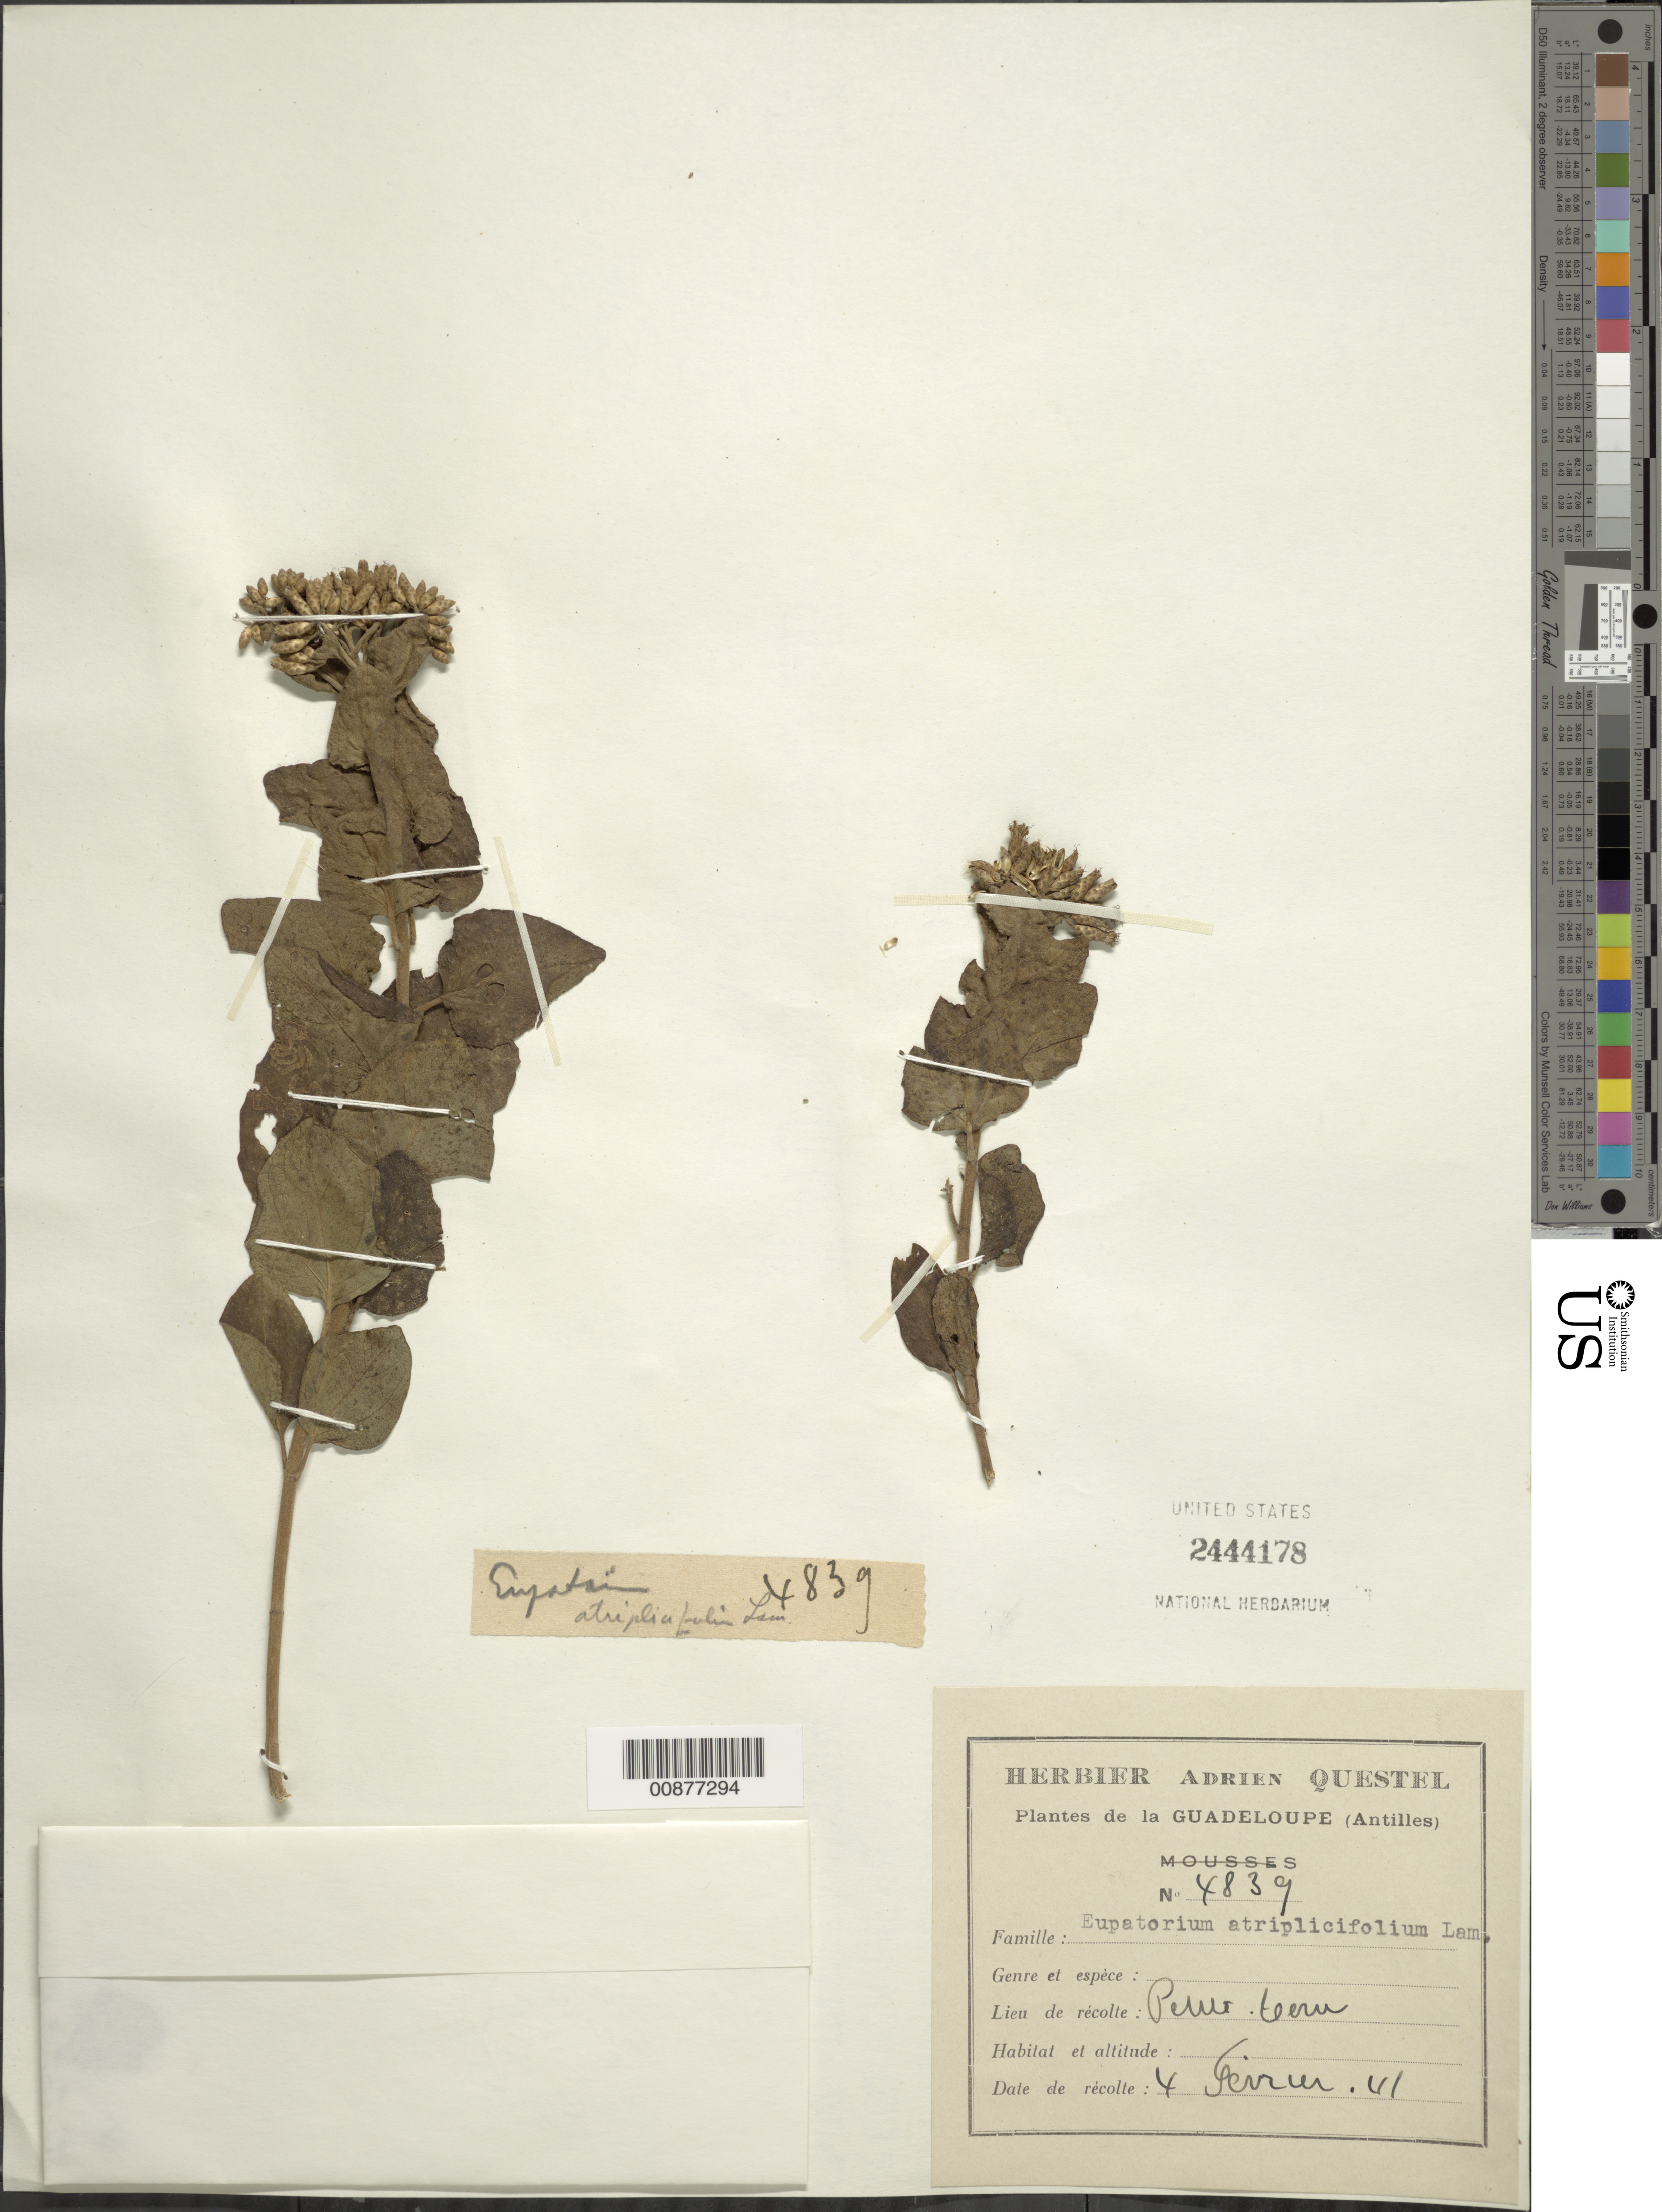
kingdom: Plantae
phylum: Tracheophyta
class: Magnoliopsida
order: Asterales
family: Asteraceae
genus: Chromolaena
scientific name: Chromolaena integrifolia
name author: (Lam.) R.M. King & H. Rob.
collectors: A. Questel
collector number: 4839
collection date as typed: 04 Feb 1941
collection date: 1941-02-04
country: Guadeloupe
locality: Pe-- (sp?) . Bern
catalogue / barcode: US 2444178